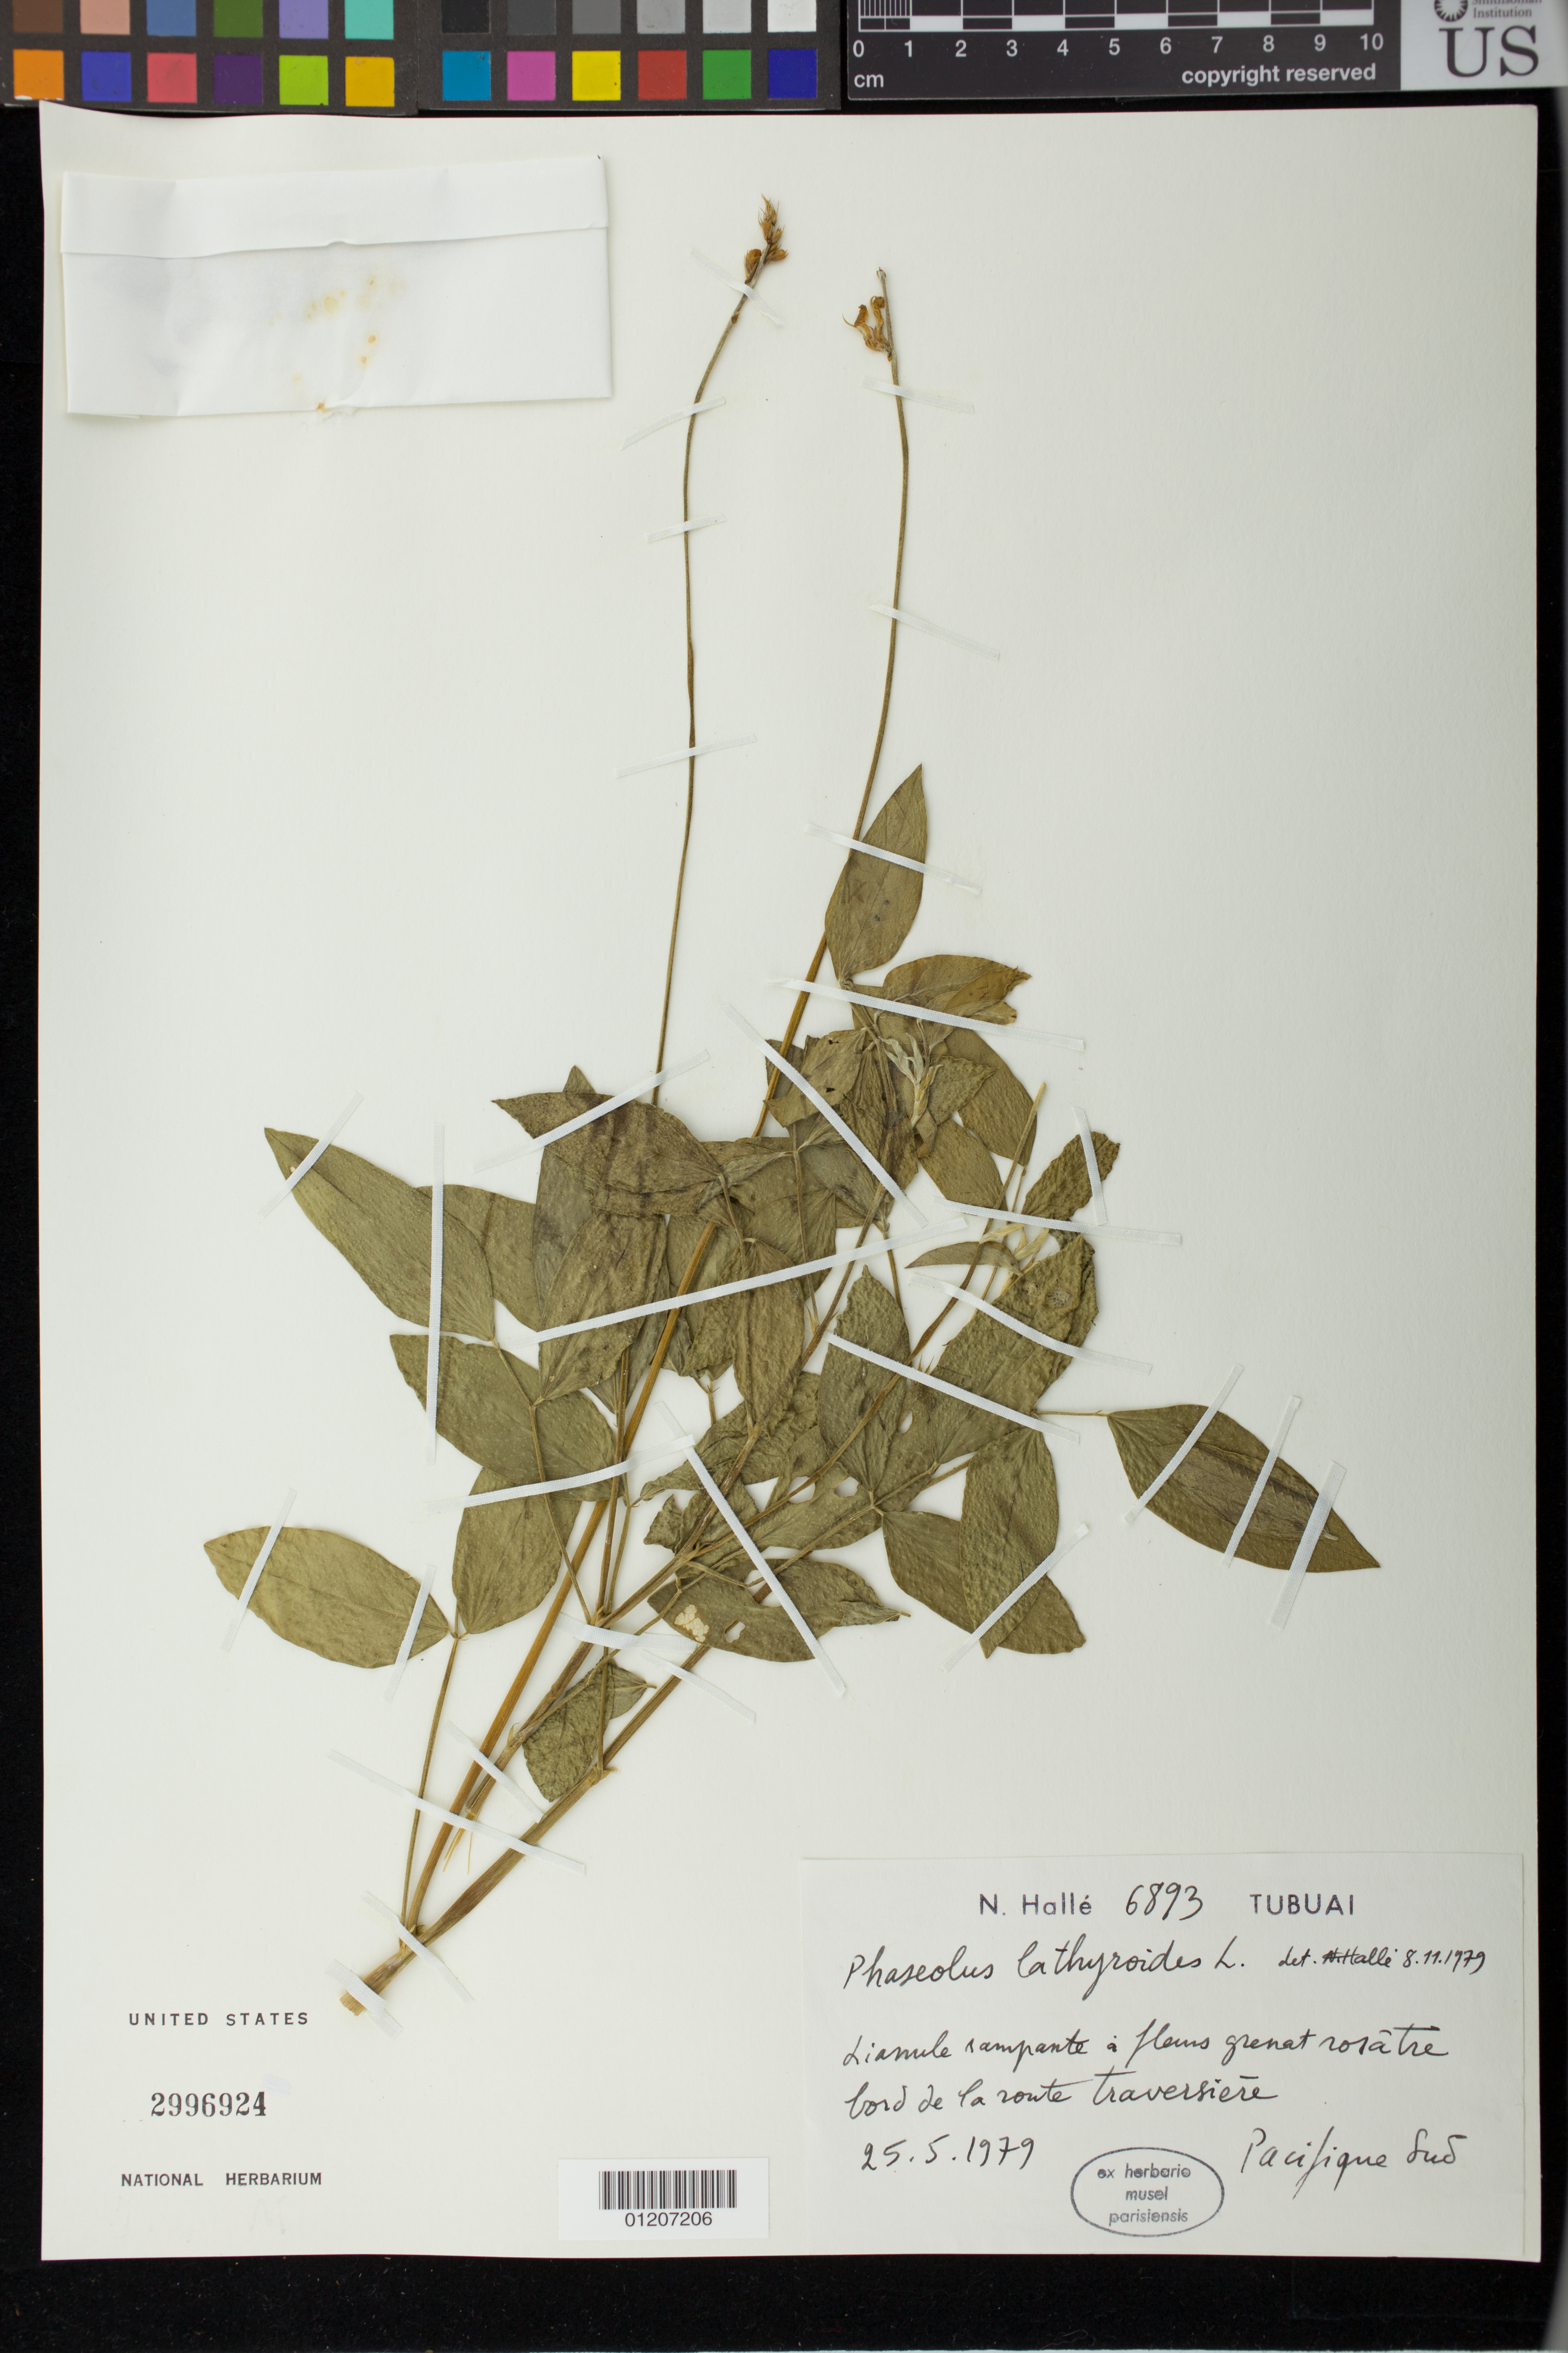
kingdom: Plantae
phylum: Tracheophyta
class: Magnoliopsida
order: Fabales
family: Fabaceae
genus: Macroptilium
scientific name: Macroptilium lathyroides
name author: (L.) Urb.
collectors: N. Hallé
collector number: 6893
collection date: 1979-05-25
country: French Polynesia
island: Tubuai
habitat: Bord de la route traversiere.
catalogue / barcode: US 2996924